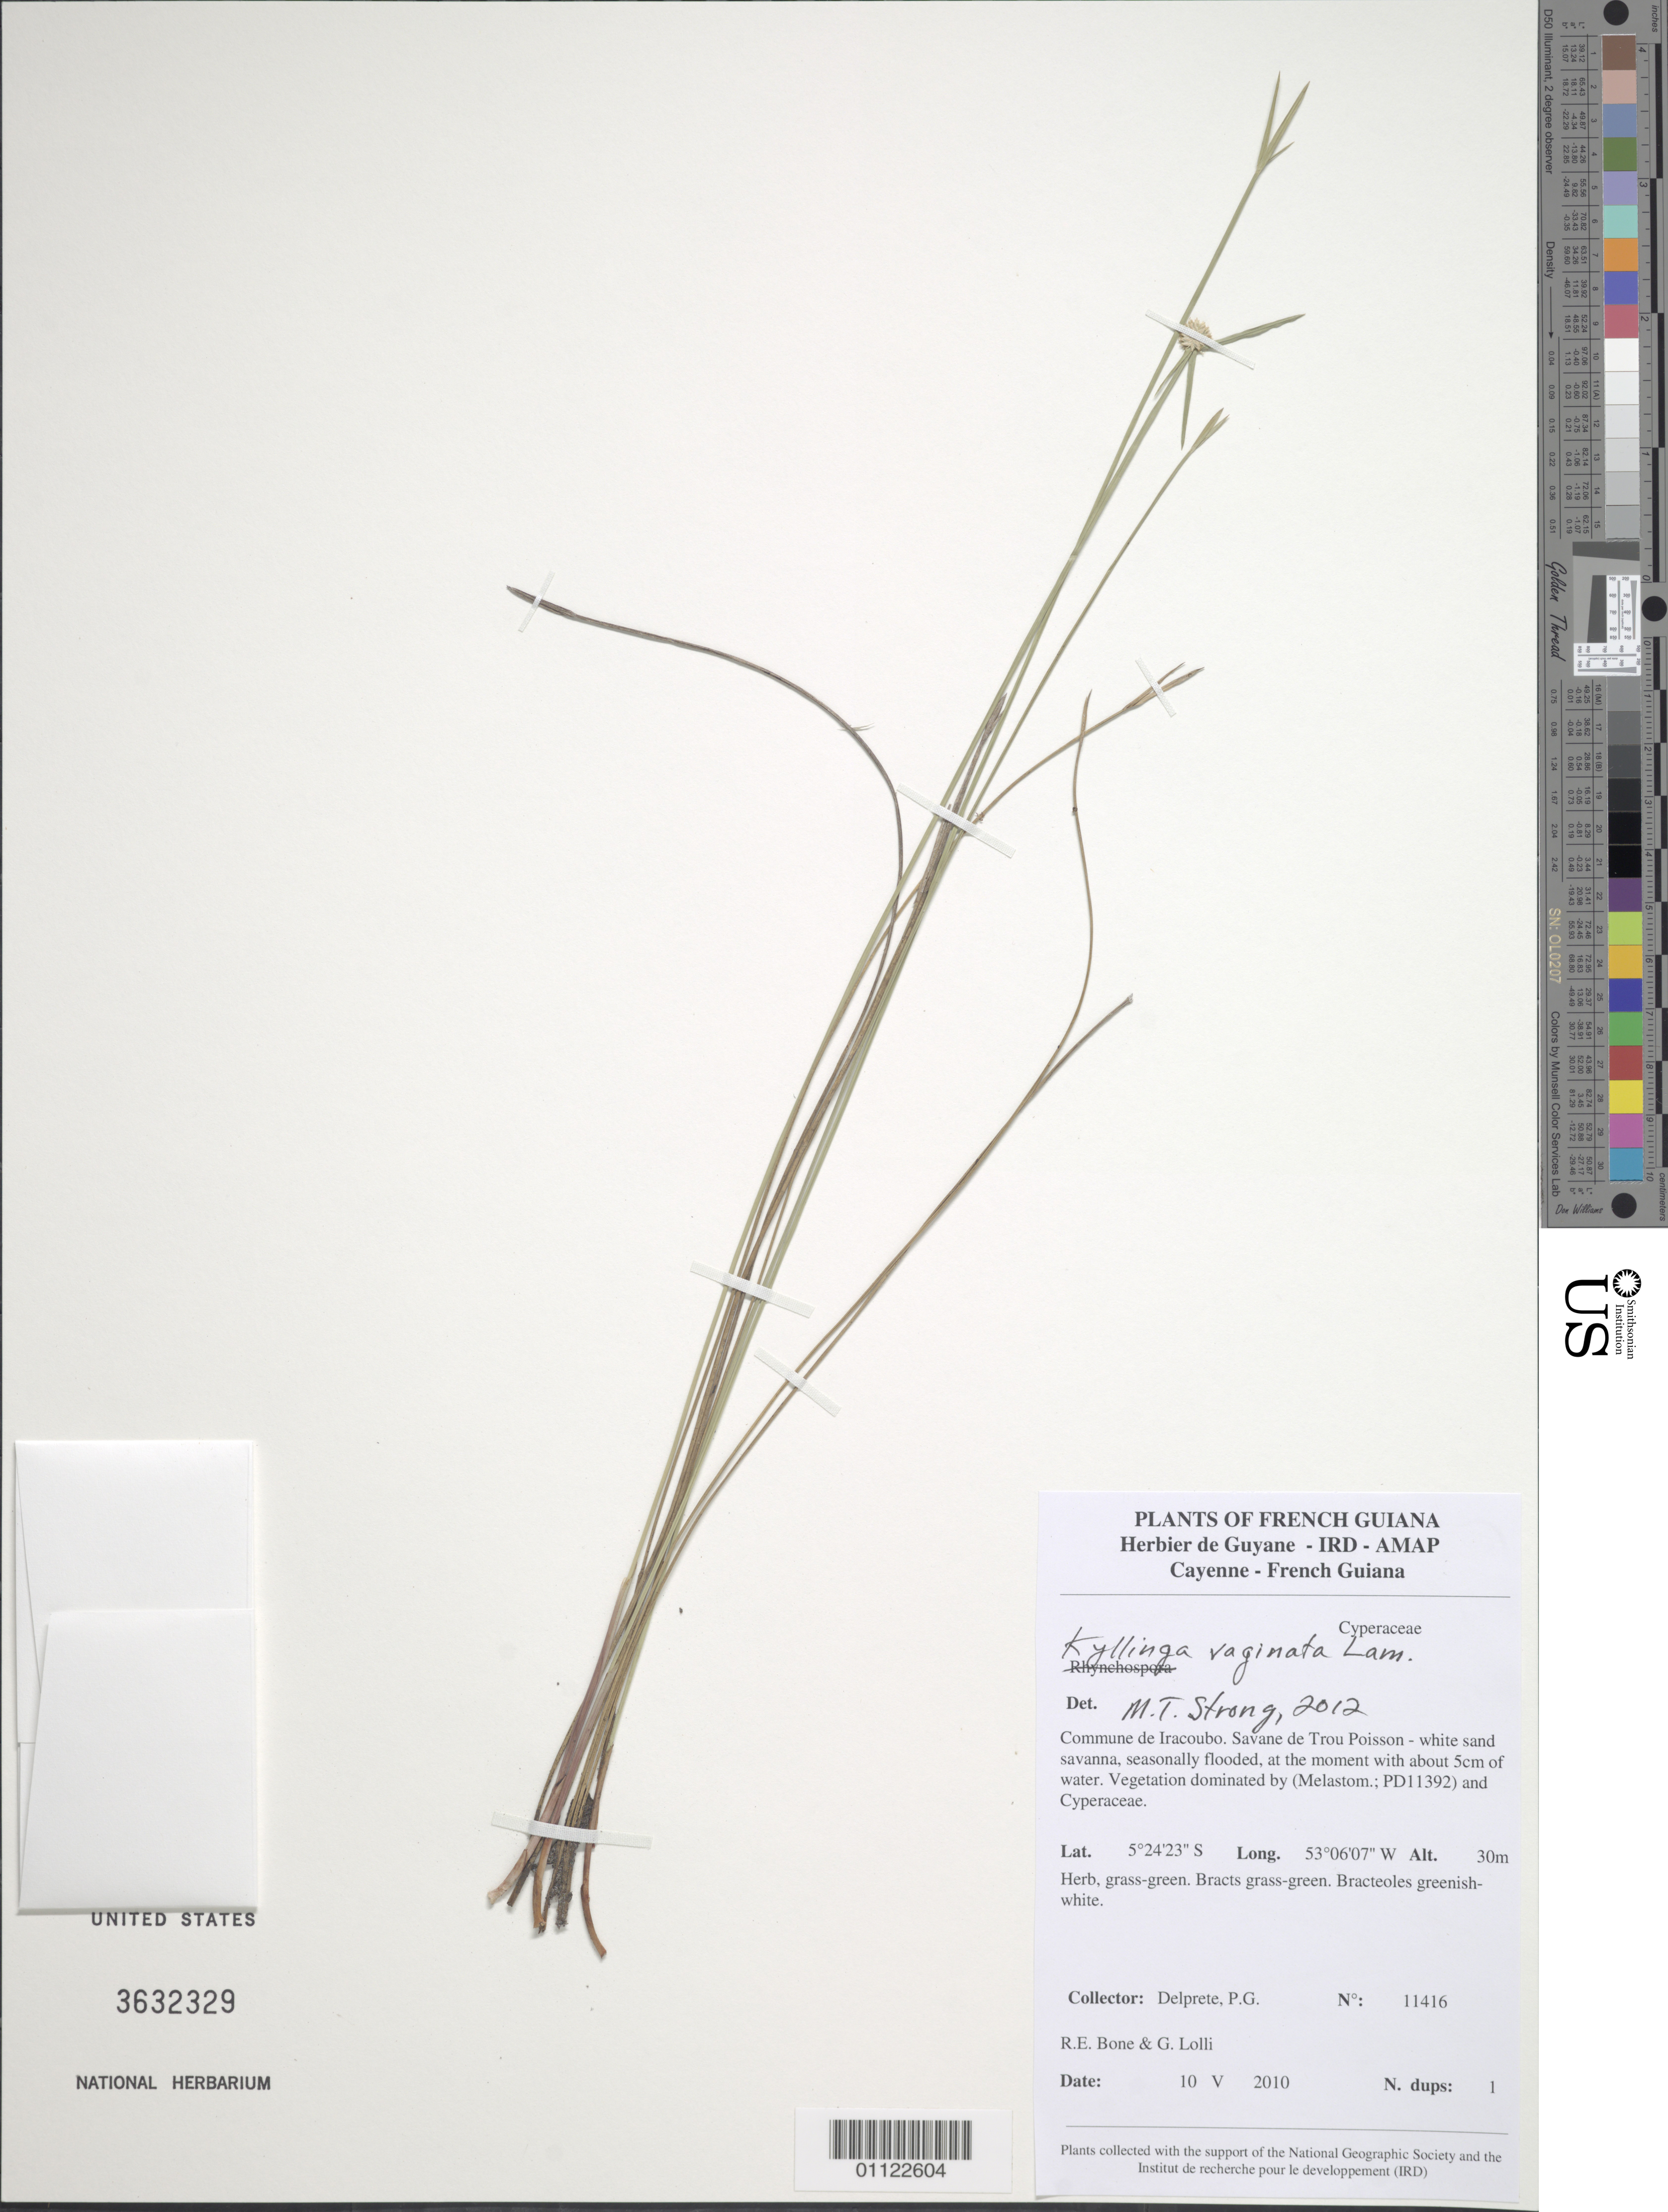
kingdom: Plantae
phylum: Tracheophyta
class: Liliopsida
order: Poales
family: Cyperaceae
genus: Cyperus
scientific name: Cyperus obtusatus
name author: (J. Presl & C. Presl) Mattf. & Kük.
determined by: Strong, M. T., (US), Smithsonian Institution - National Museum of Natural History (UNITED STATES)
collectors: P. G. Delprete, R. Bone & G. Lolli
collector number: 11416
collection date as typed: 10-May-10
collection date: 1910-05-10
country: French Guiana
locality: Commune de Iracoubo. Savane de Trou Poisson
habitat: White sand savanna, seasonally flooded, at the moment with about 5cm of water. Vegetation dominated by (Melastom.: PD 11392) and Cyperaceae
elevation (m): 30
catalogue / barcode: US 3632329